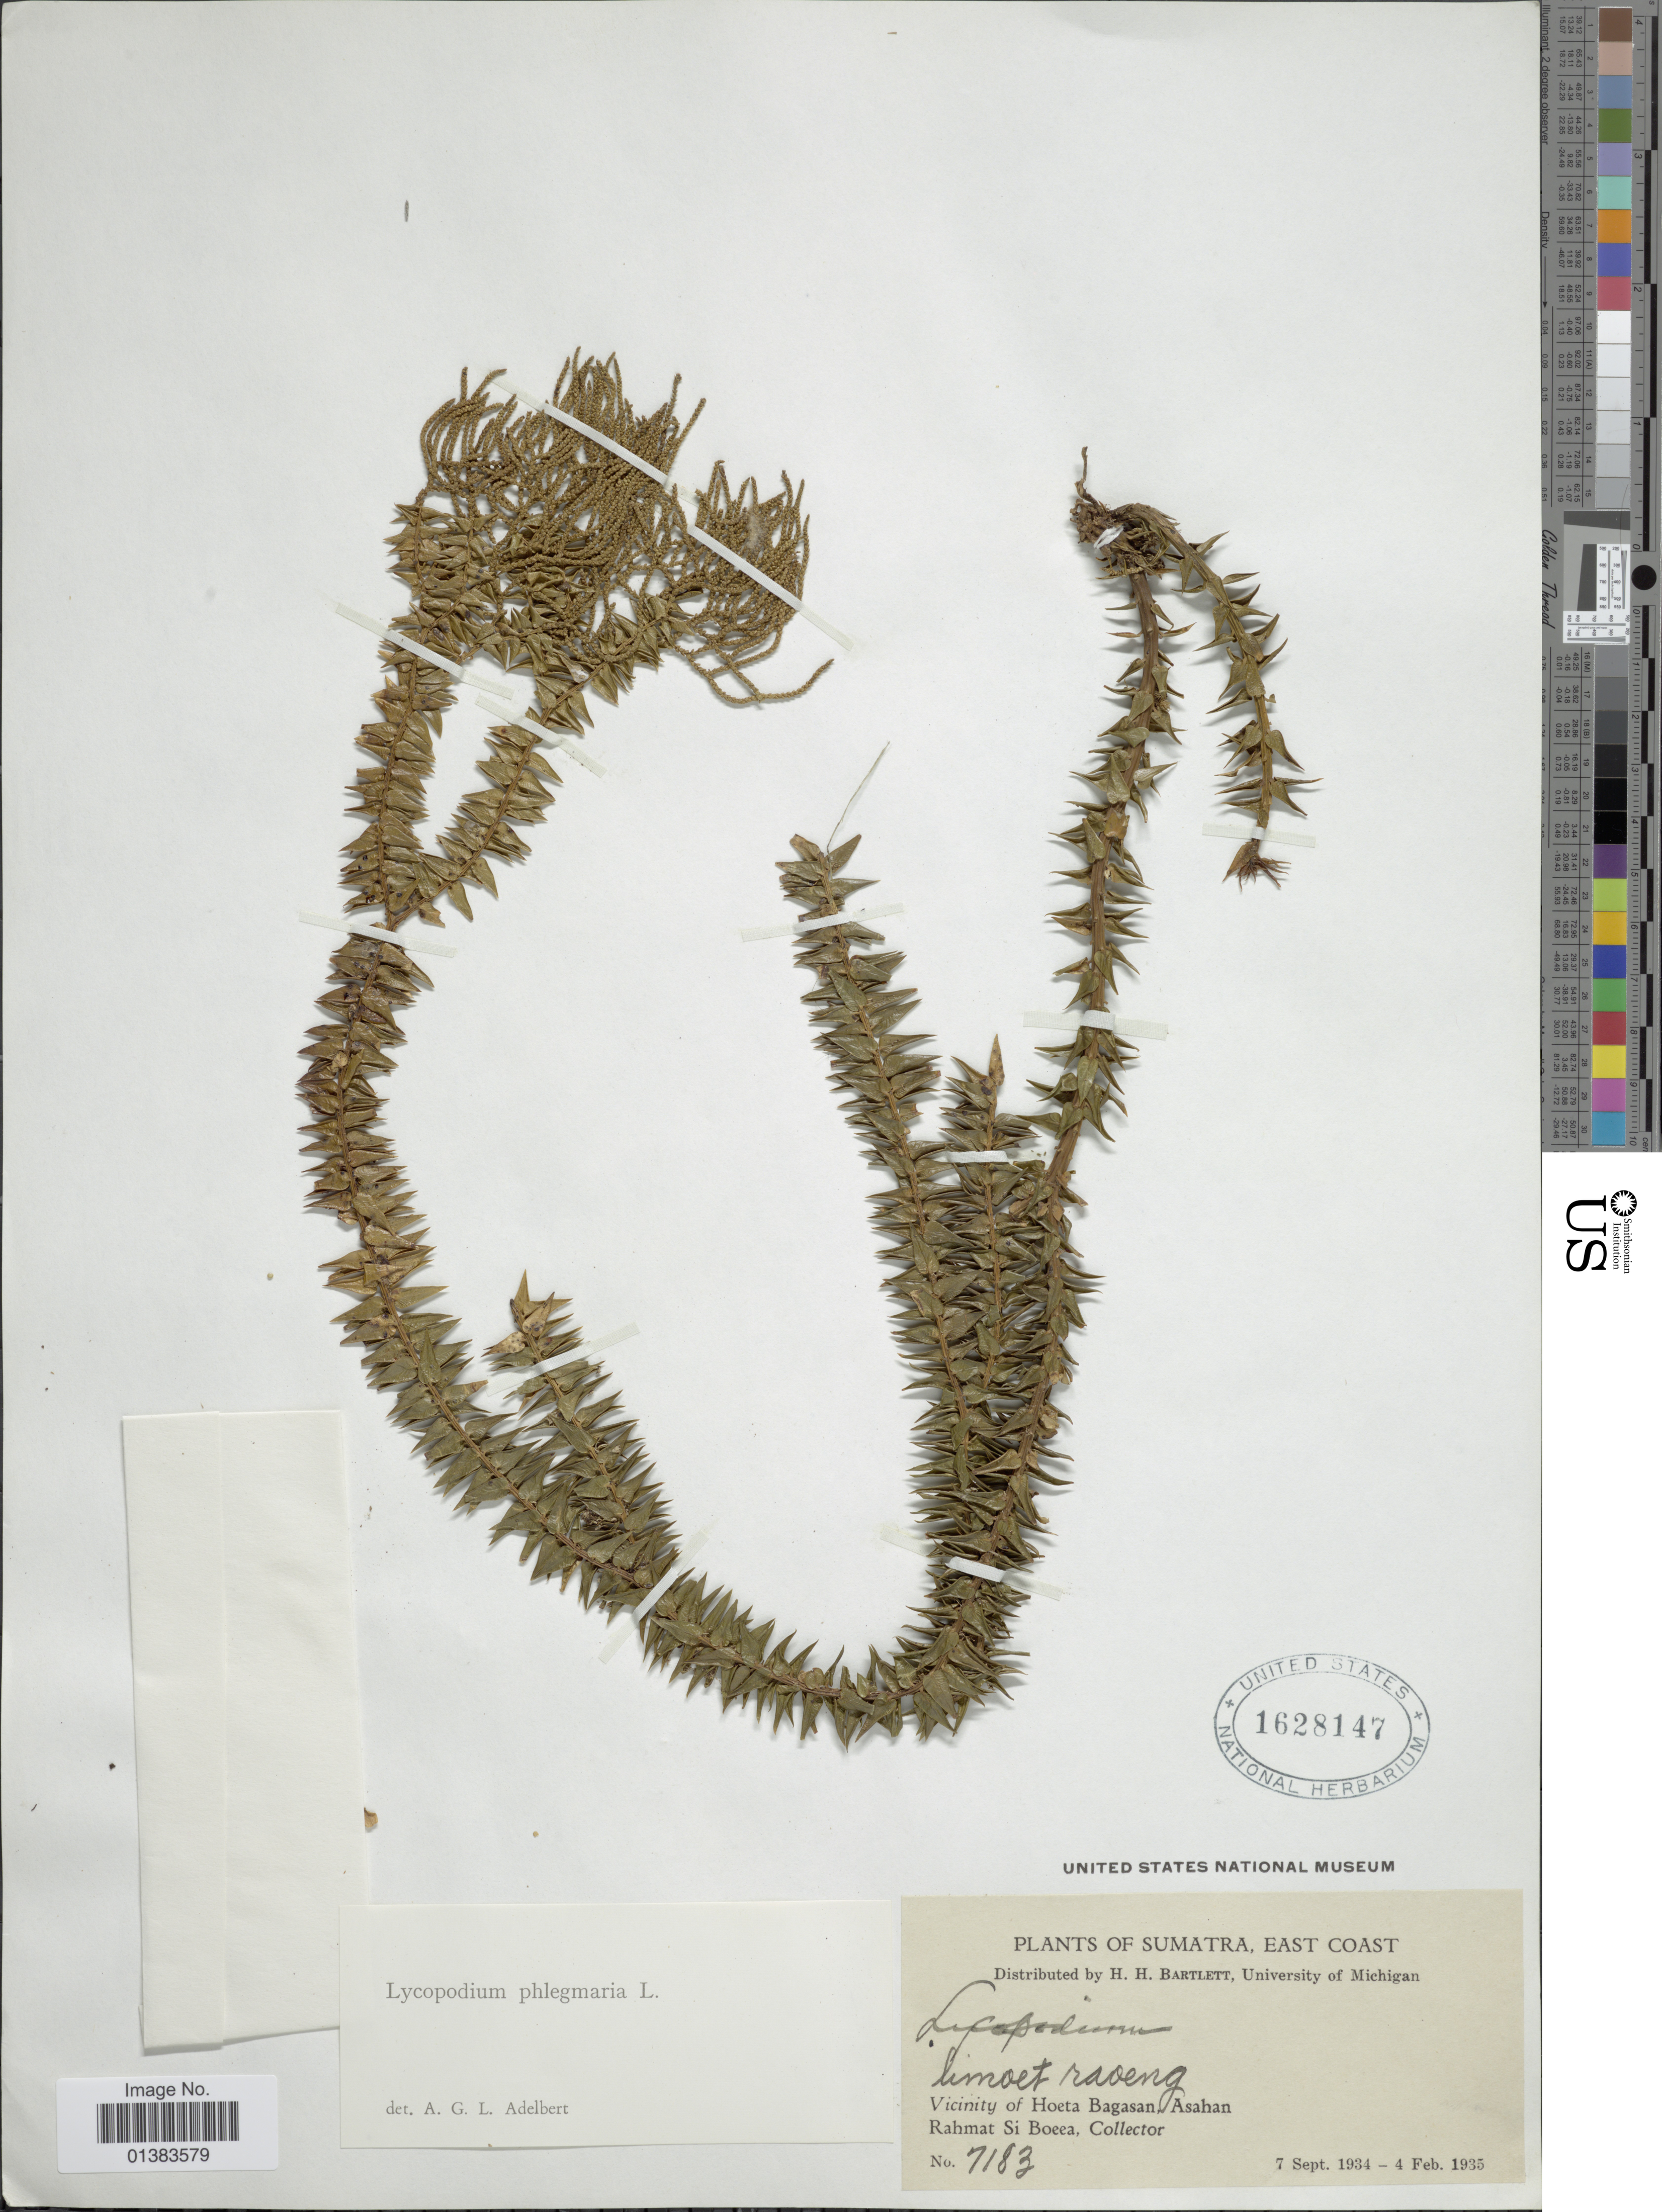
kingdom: Plantae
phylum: Tracheophyta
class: Lycopodiopsida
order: Lycopodiales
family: Lycopodiaceae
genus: Phlegmariurus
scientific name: Phlegmariurus phlegmaria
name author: (L.) Holub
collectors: Rahmat Si Boeea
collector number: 7183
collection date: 1934-09-07/1935-02-04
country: Indonesia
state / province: Sumatra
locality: East Coast, limoet raoeng, Vicinity of Hoeta Bagasan, Asahan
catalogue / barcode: US 1628147